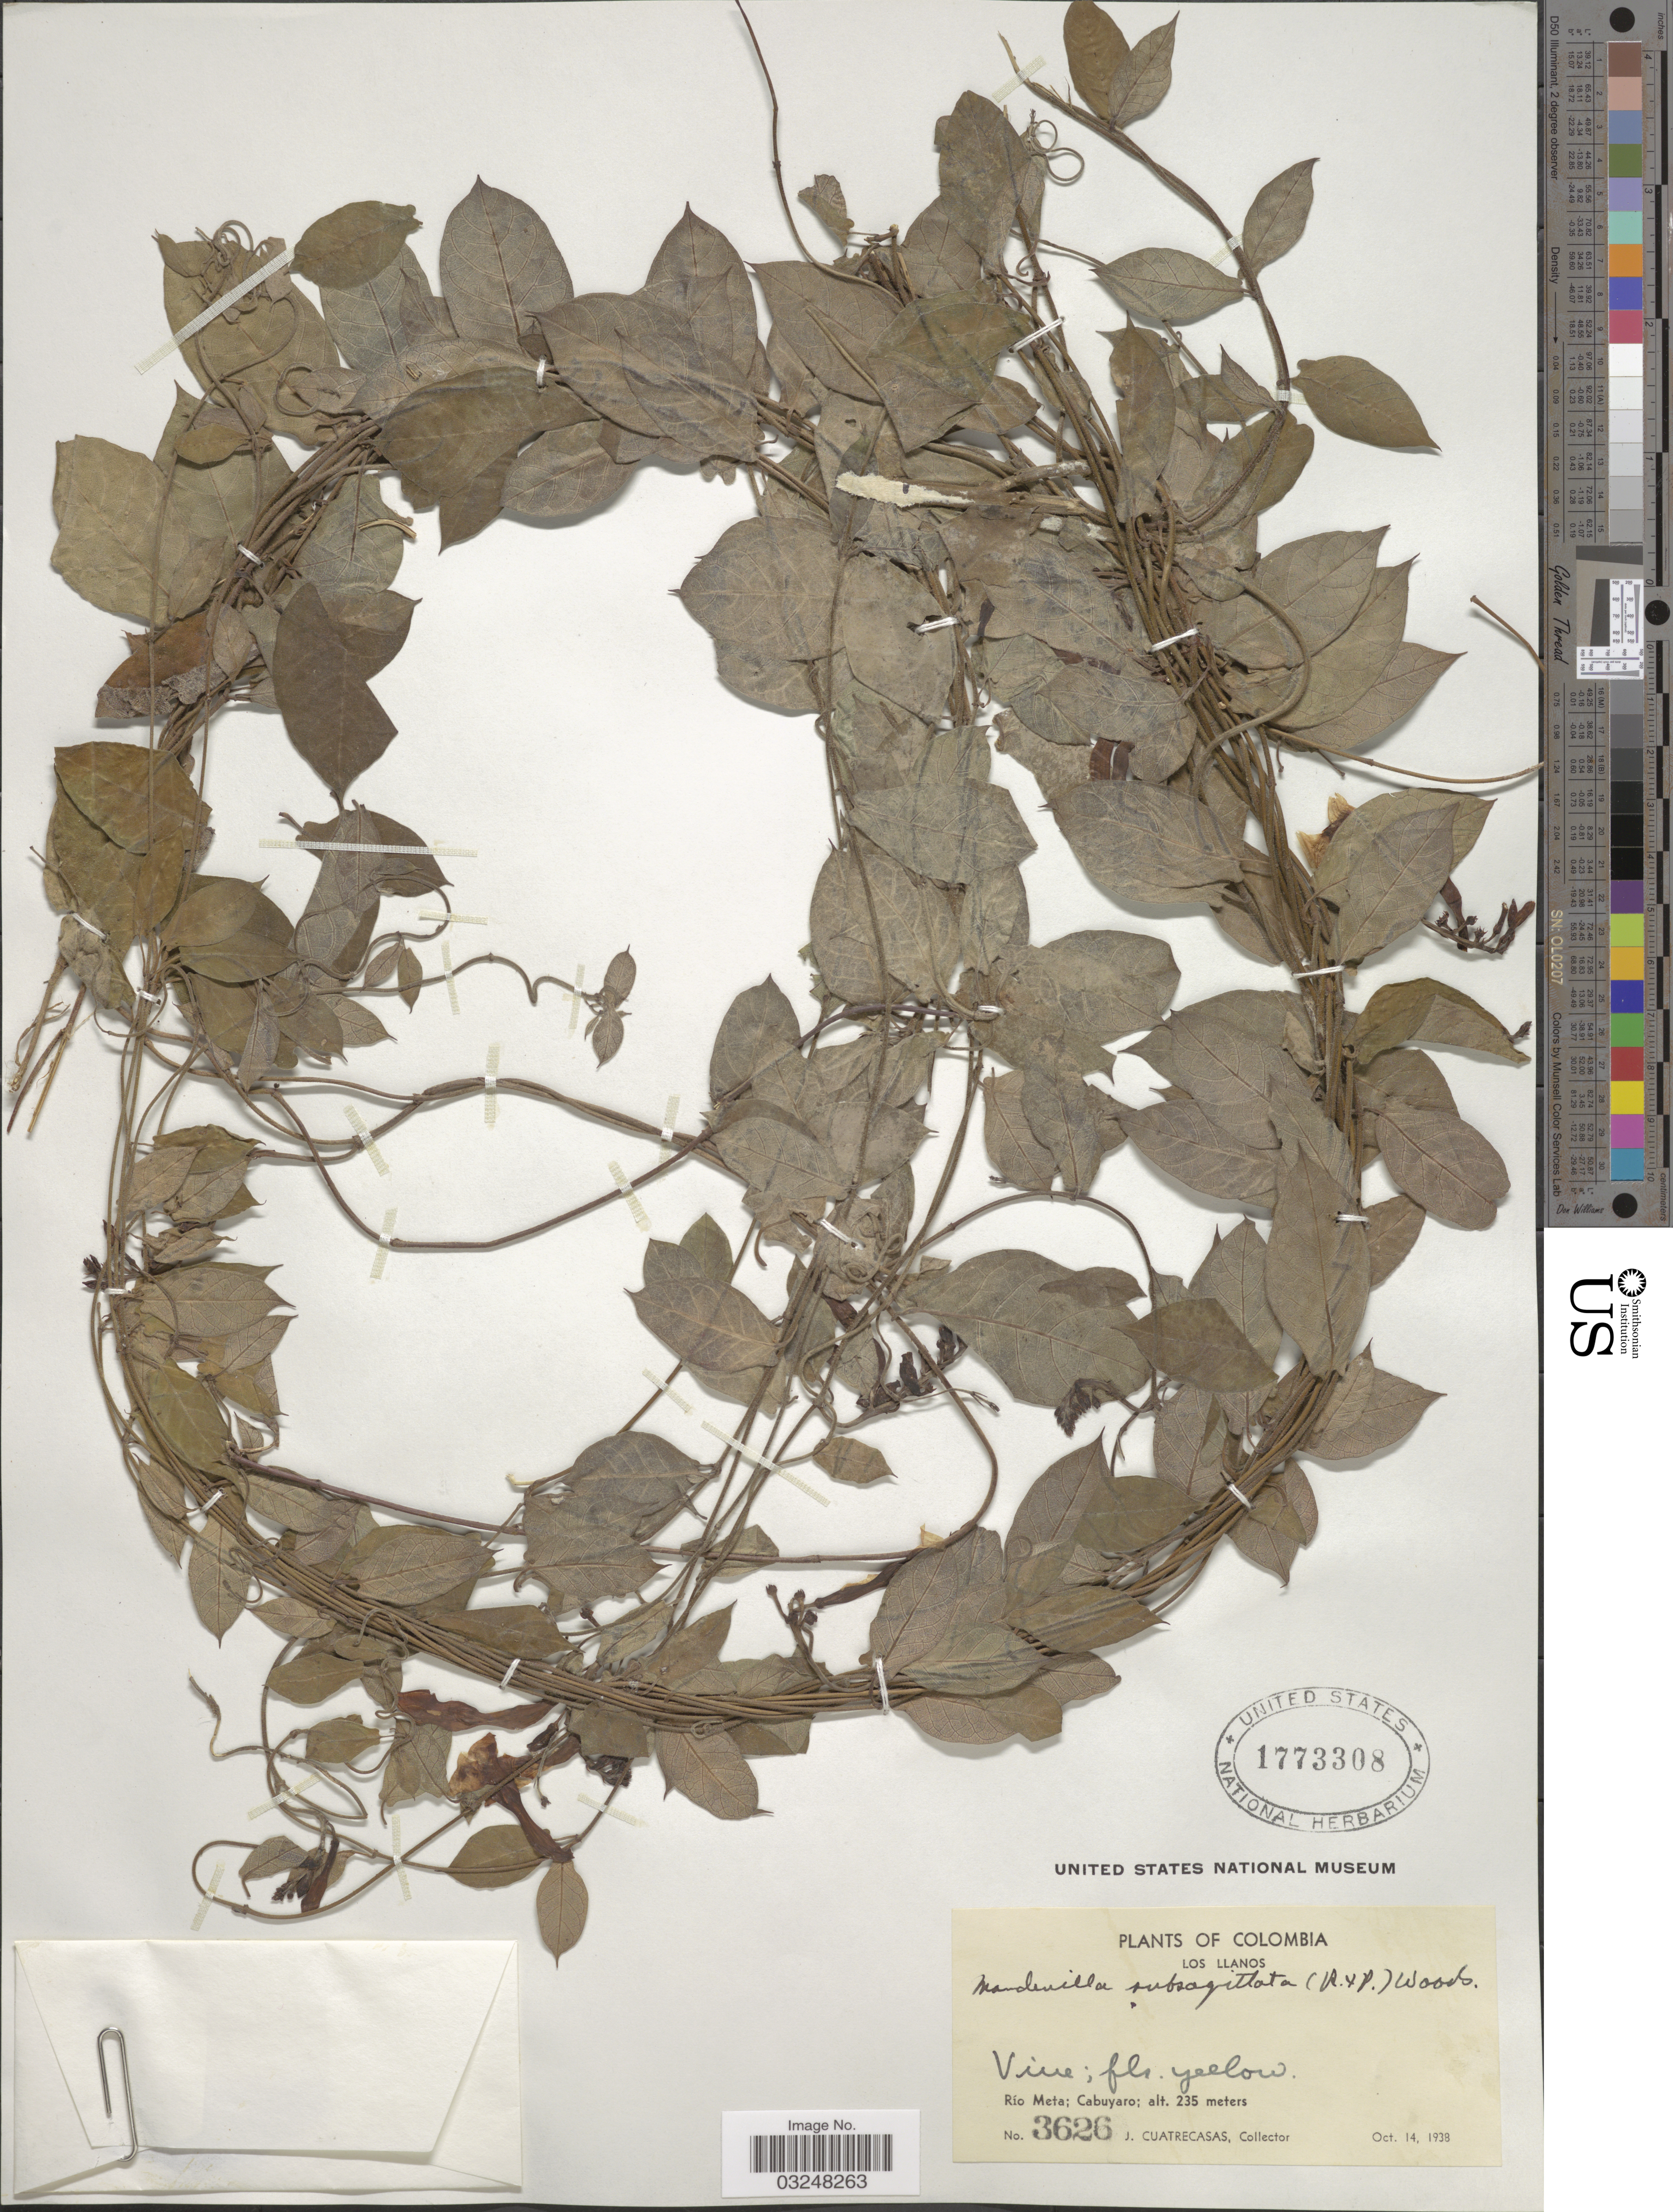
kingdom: Plantae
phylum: Tracheophyta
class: Magnoliopsida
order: Gentianales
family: Apocynaceae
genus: Mandevilla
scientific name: Mandevilla subsagittata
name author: (Ruiz & Pav.) Woodson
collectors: J. Cuatrecasas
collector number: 3626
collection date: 1938-10-14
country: Colombia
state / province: Meta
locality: Los Llanos. Río Meta; Cabuyaro.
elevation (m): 235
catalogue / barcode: US 1773308